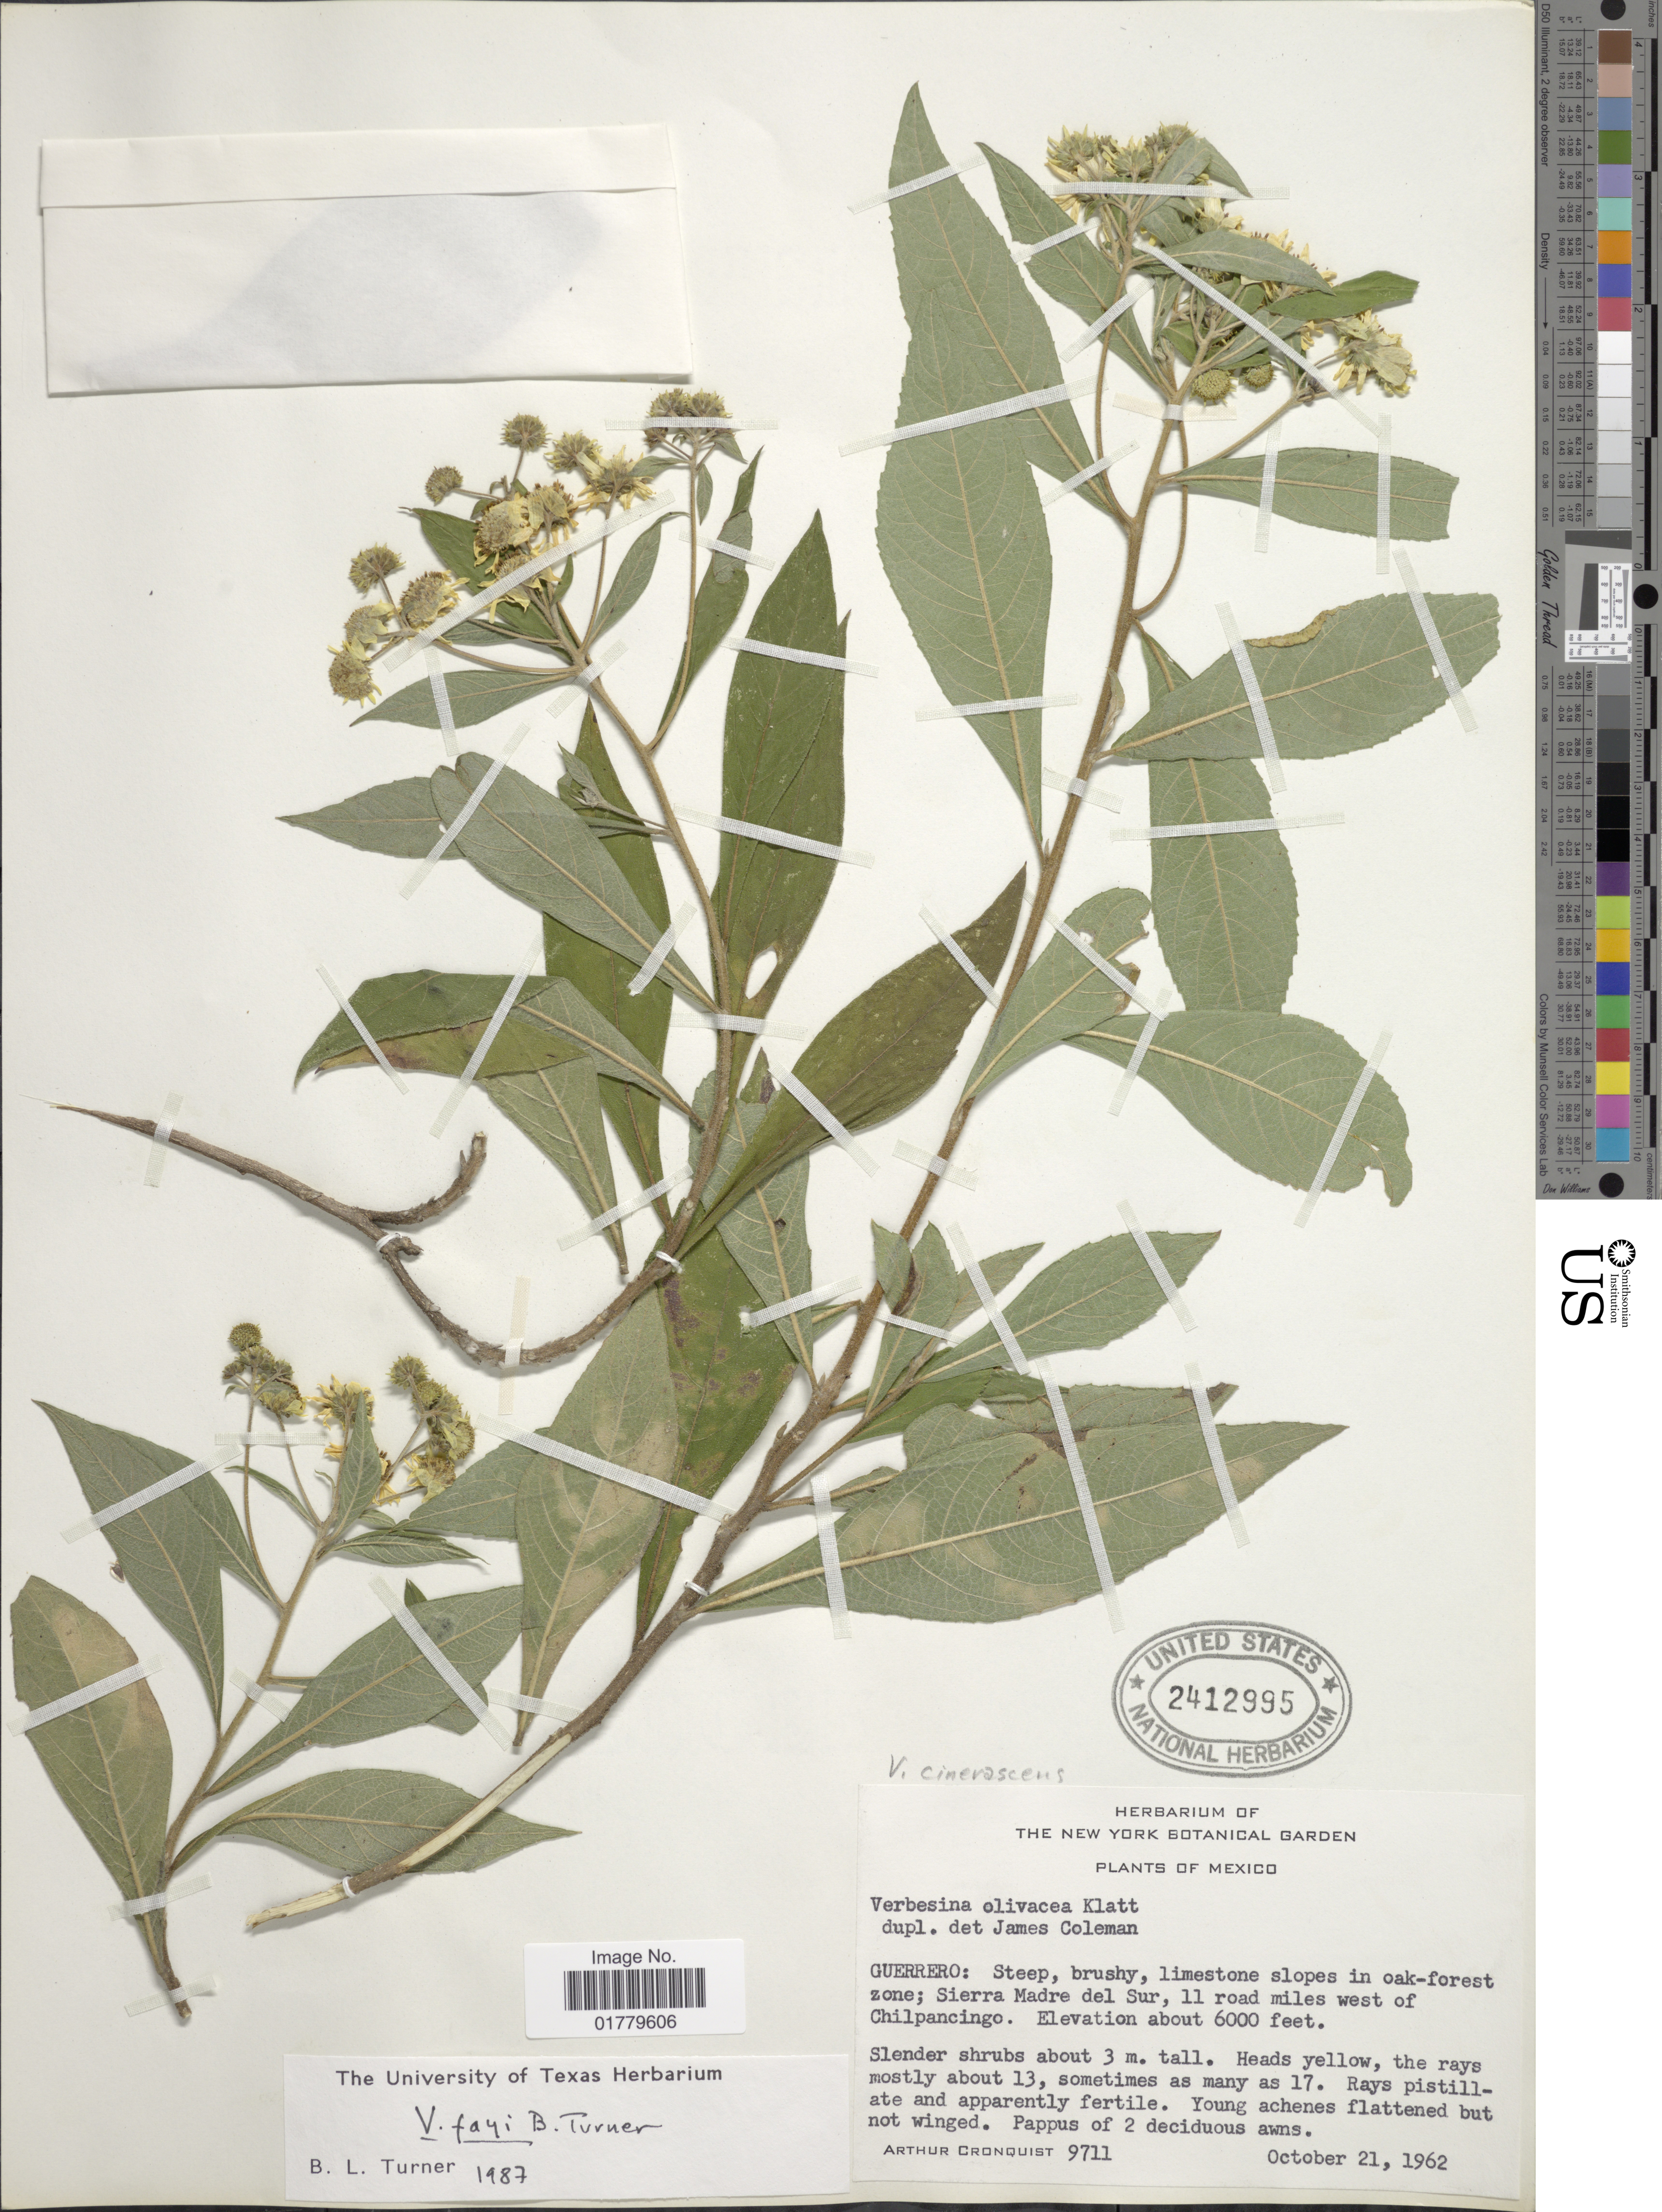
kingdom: Plantae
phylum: Tracheophyta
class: Magnoliopsida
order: Asterales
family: Asteraceae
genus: Verbesina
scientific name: Verbesina fayi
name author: B.L. Turner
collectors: A. J. Cronquist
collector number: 9711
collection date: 1962-10-21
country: Mexico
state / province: Guerrero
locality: Guerrero: Steep, brushy, limestone slopes in oak-forest zone; Sierra Madre del Sur, 11 road miles west of Chilpancingo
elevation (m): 1829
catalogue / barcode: US 2412995